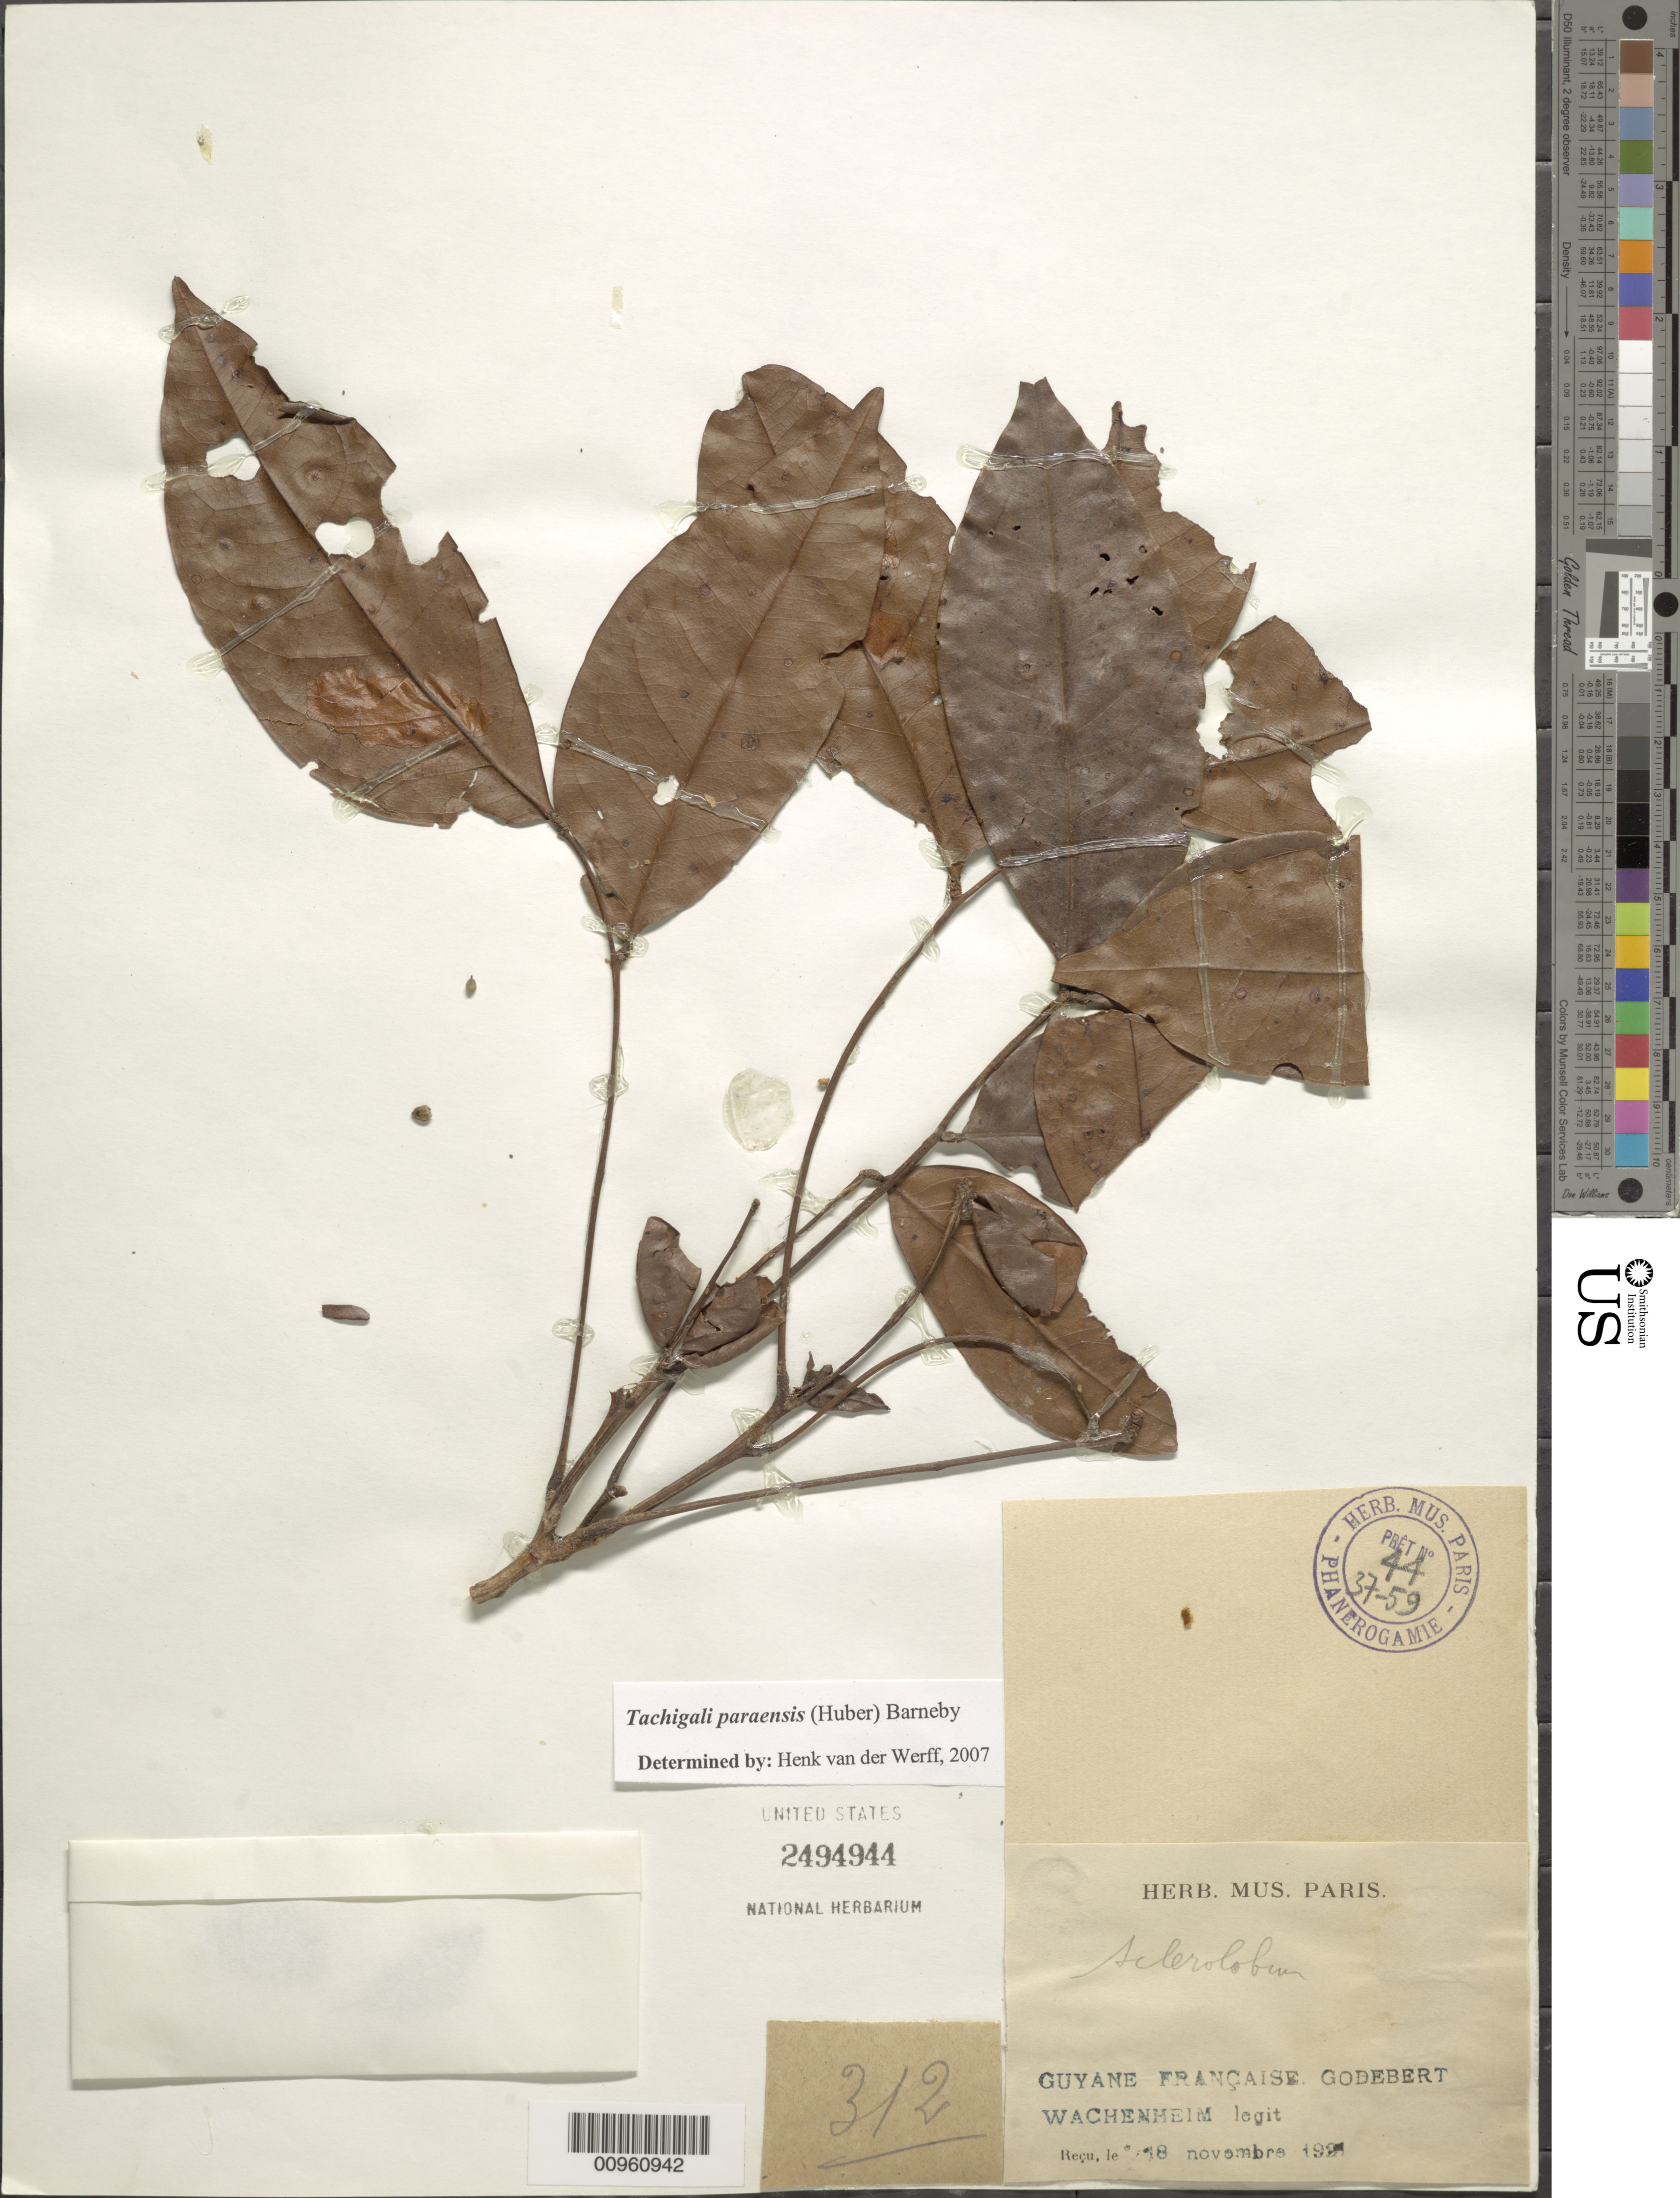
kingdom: Plantae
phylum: Tracheophyta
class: Magnoliopsida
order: Fabales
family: Fabaceae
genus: Tachigali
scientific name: Tachigali paraensis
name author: (Huber) Barneby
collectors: G. Wachenheim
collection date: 1921-11-18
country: French Guiana / Guyana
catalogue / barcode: US 2494944